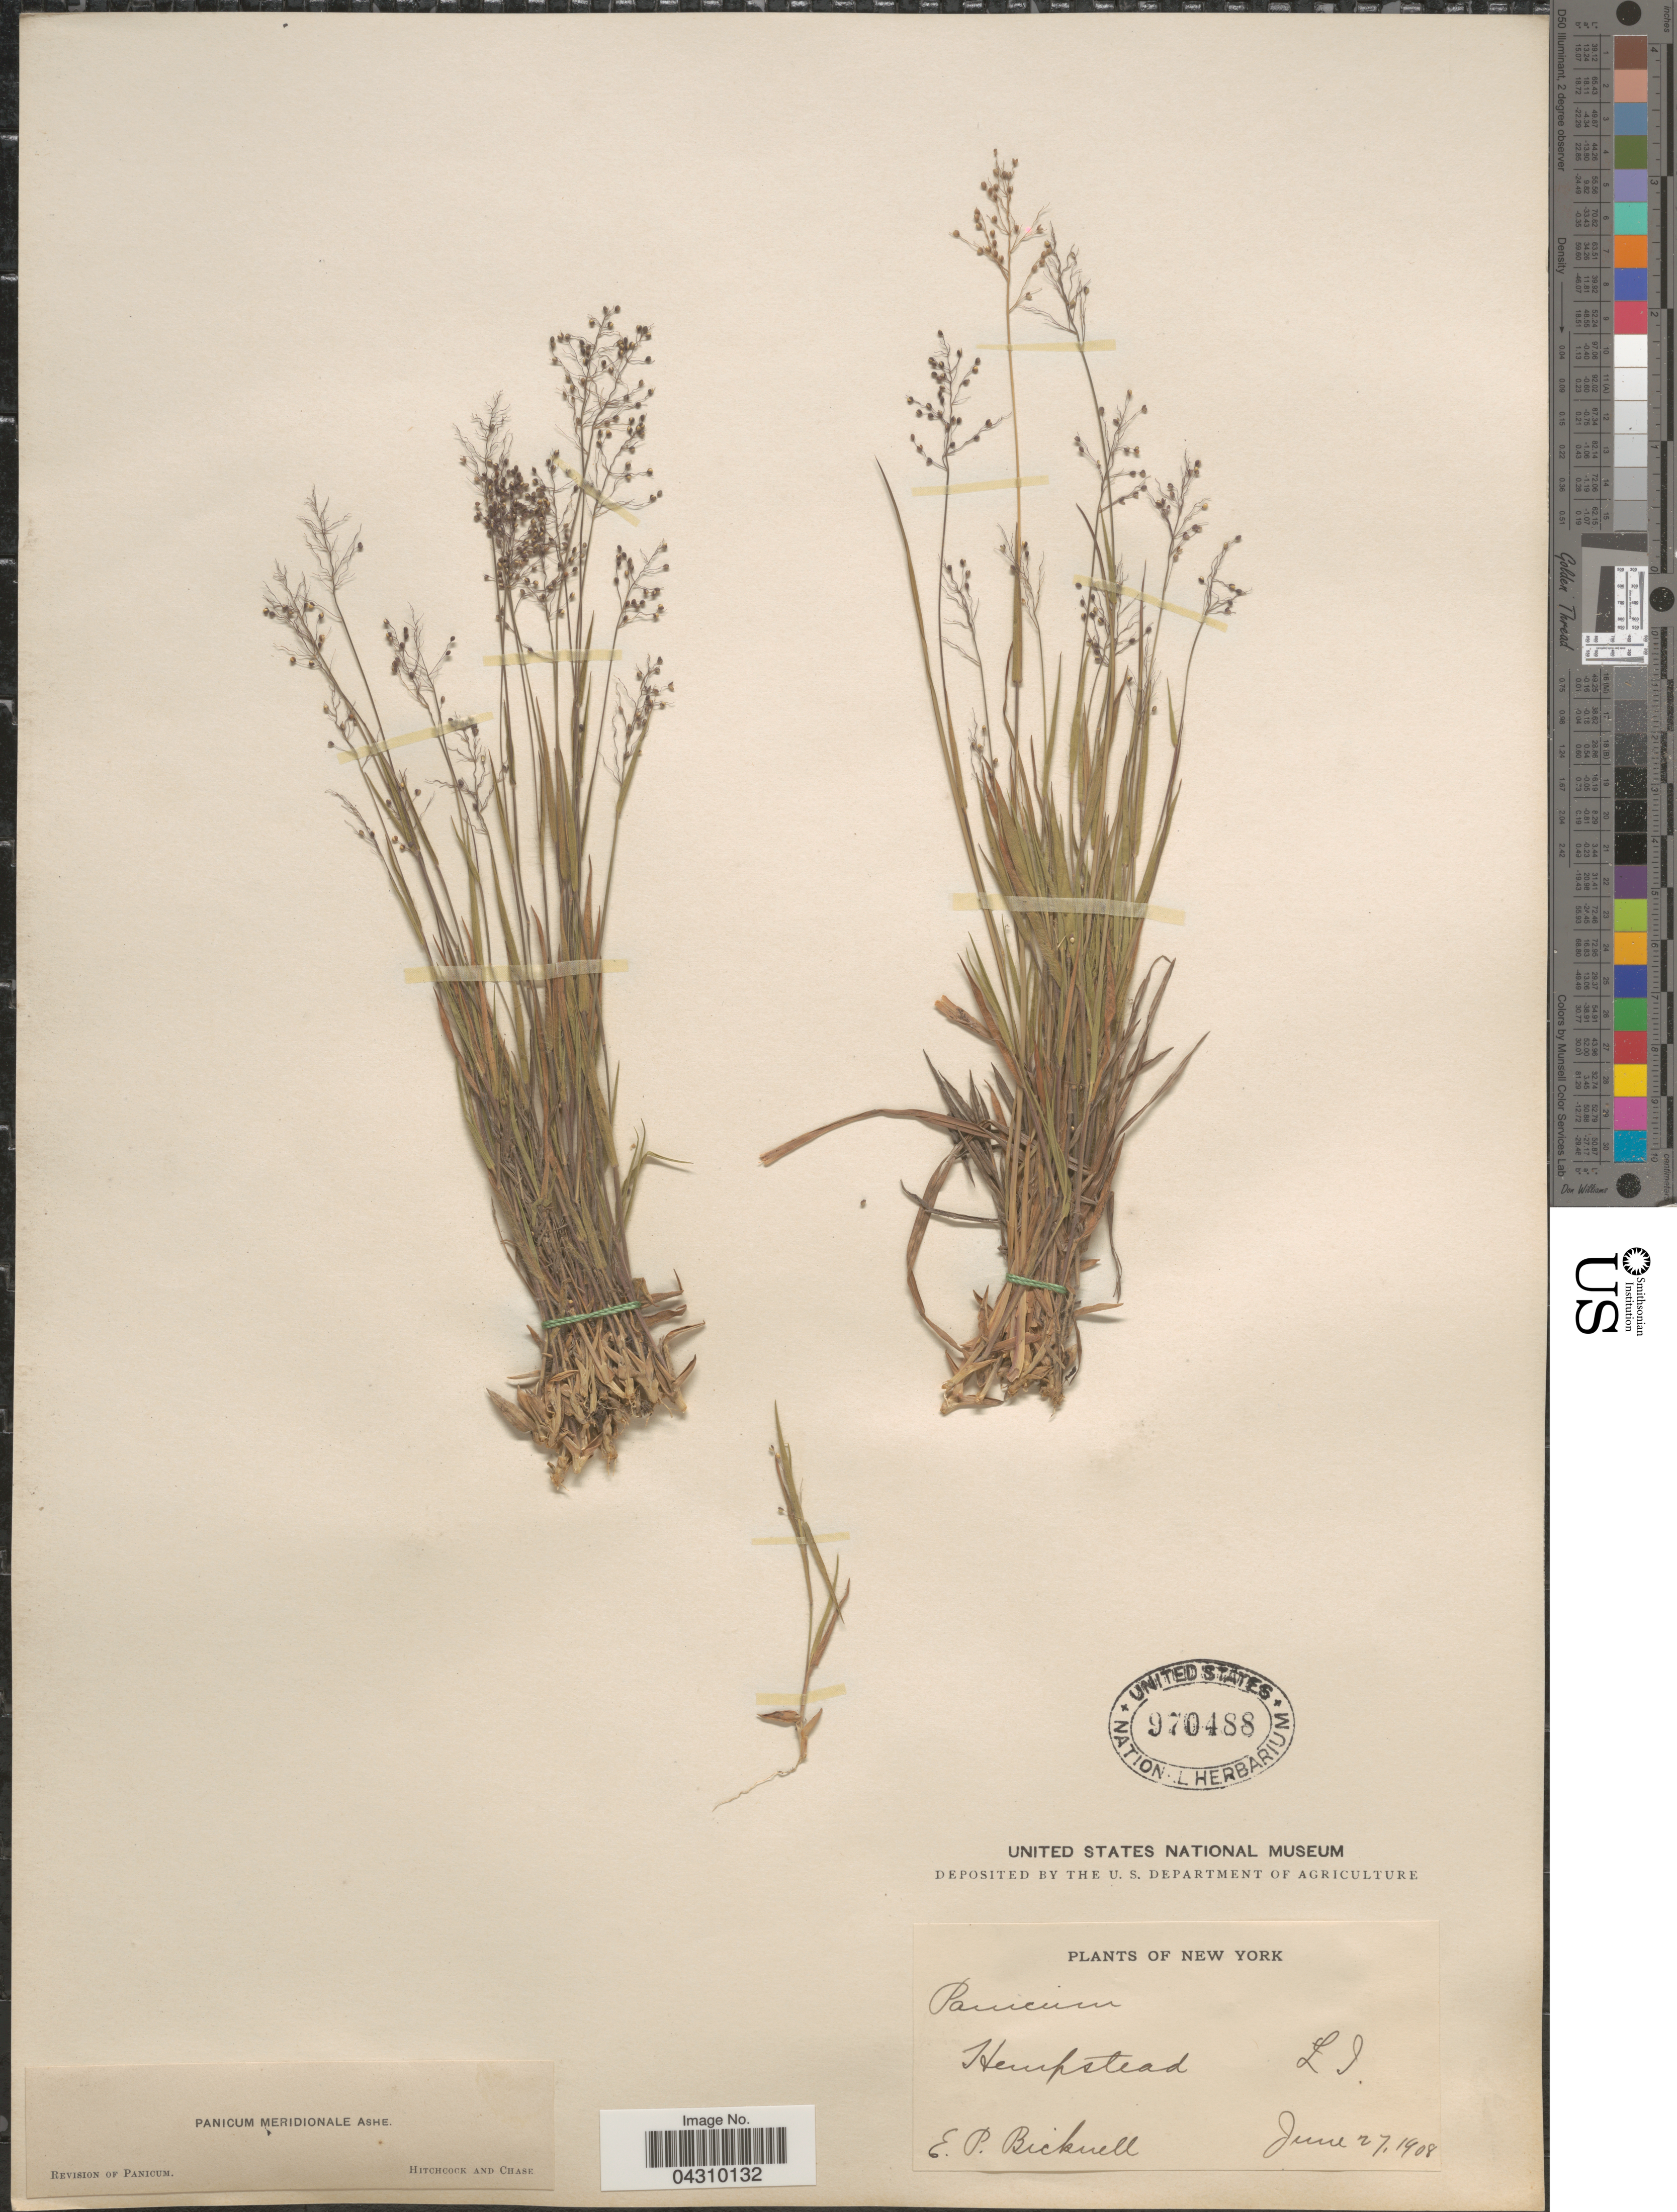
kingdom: Plantae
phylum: Tracheophyta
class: Liliopsida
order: Poales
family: Poaceae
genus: Dichanthelium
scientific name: Dichanthelium acuminatum var. acuminatum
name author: (Sw.) Gould & C.A. Clark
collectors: E. P. Bicknell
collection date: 1908-06-27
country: United States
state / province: New York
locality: Hempstead. L. I.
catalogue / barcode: US 970488